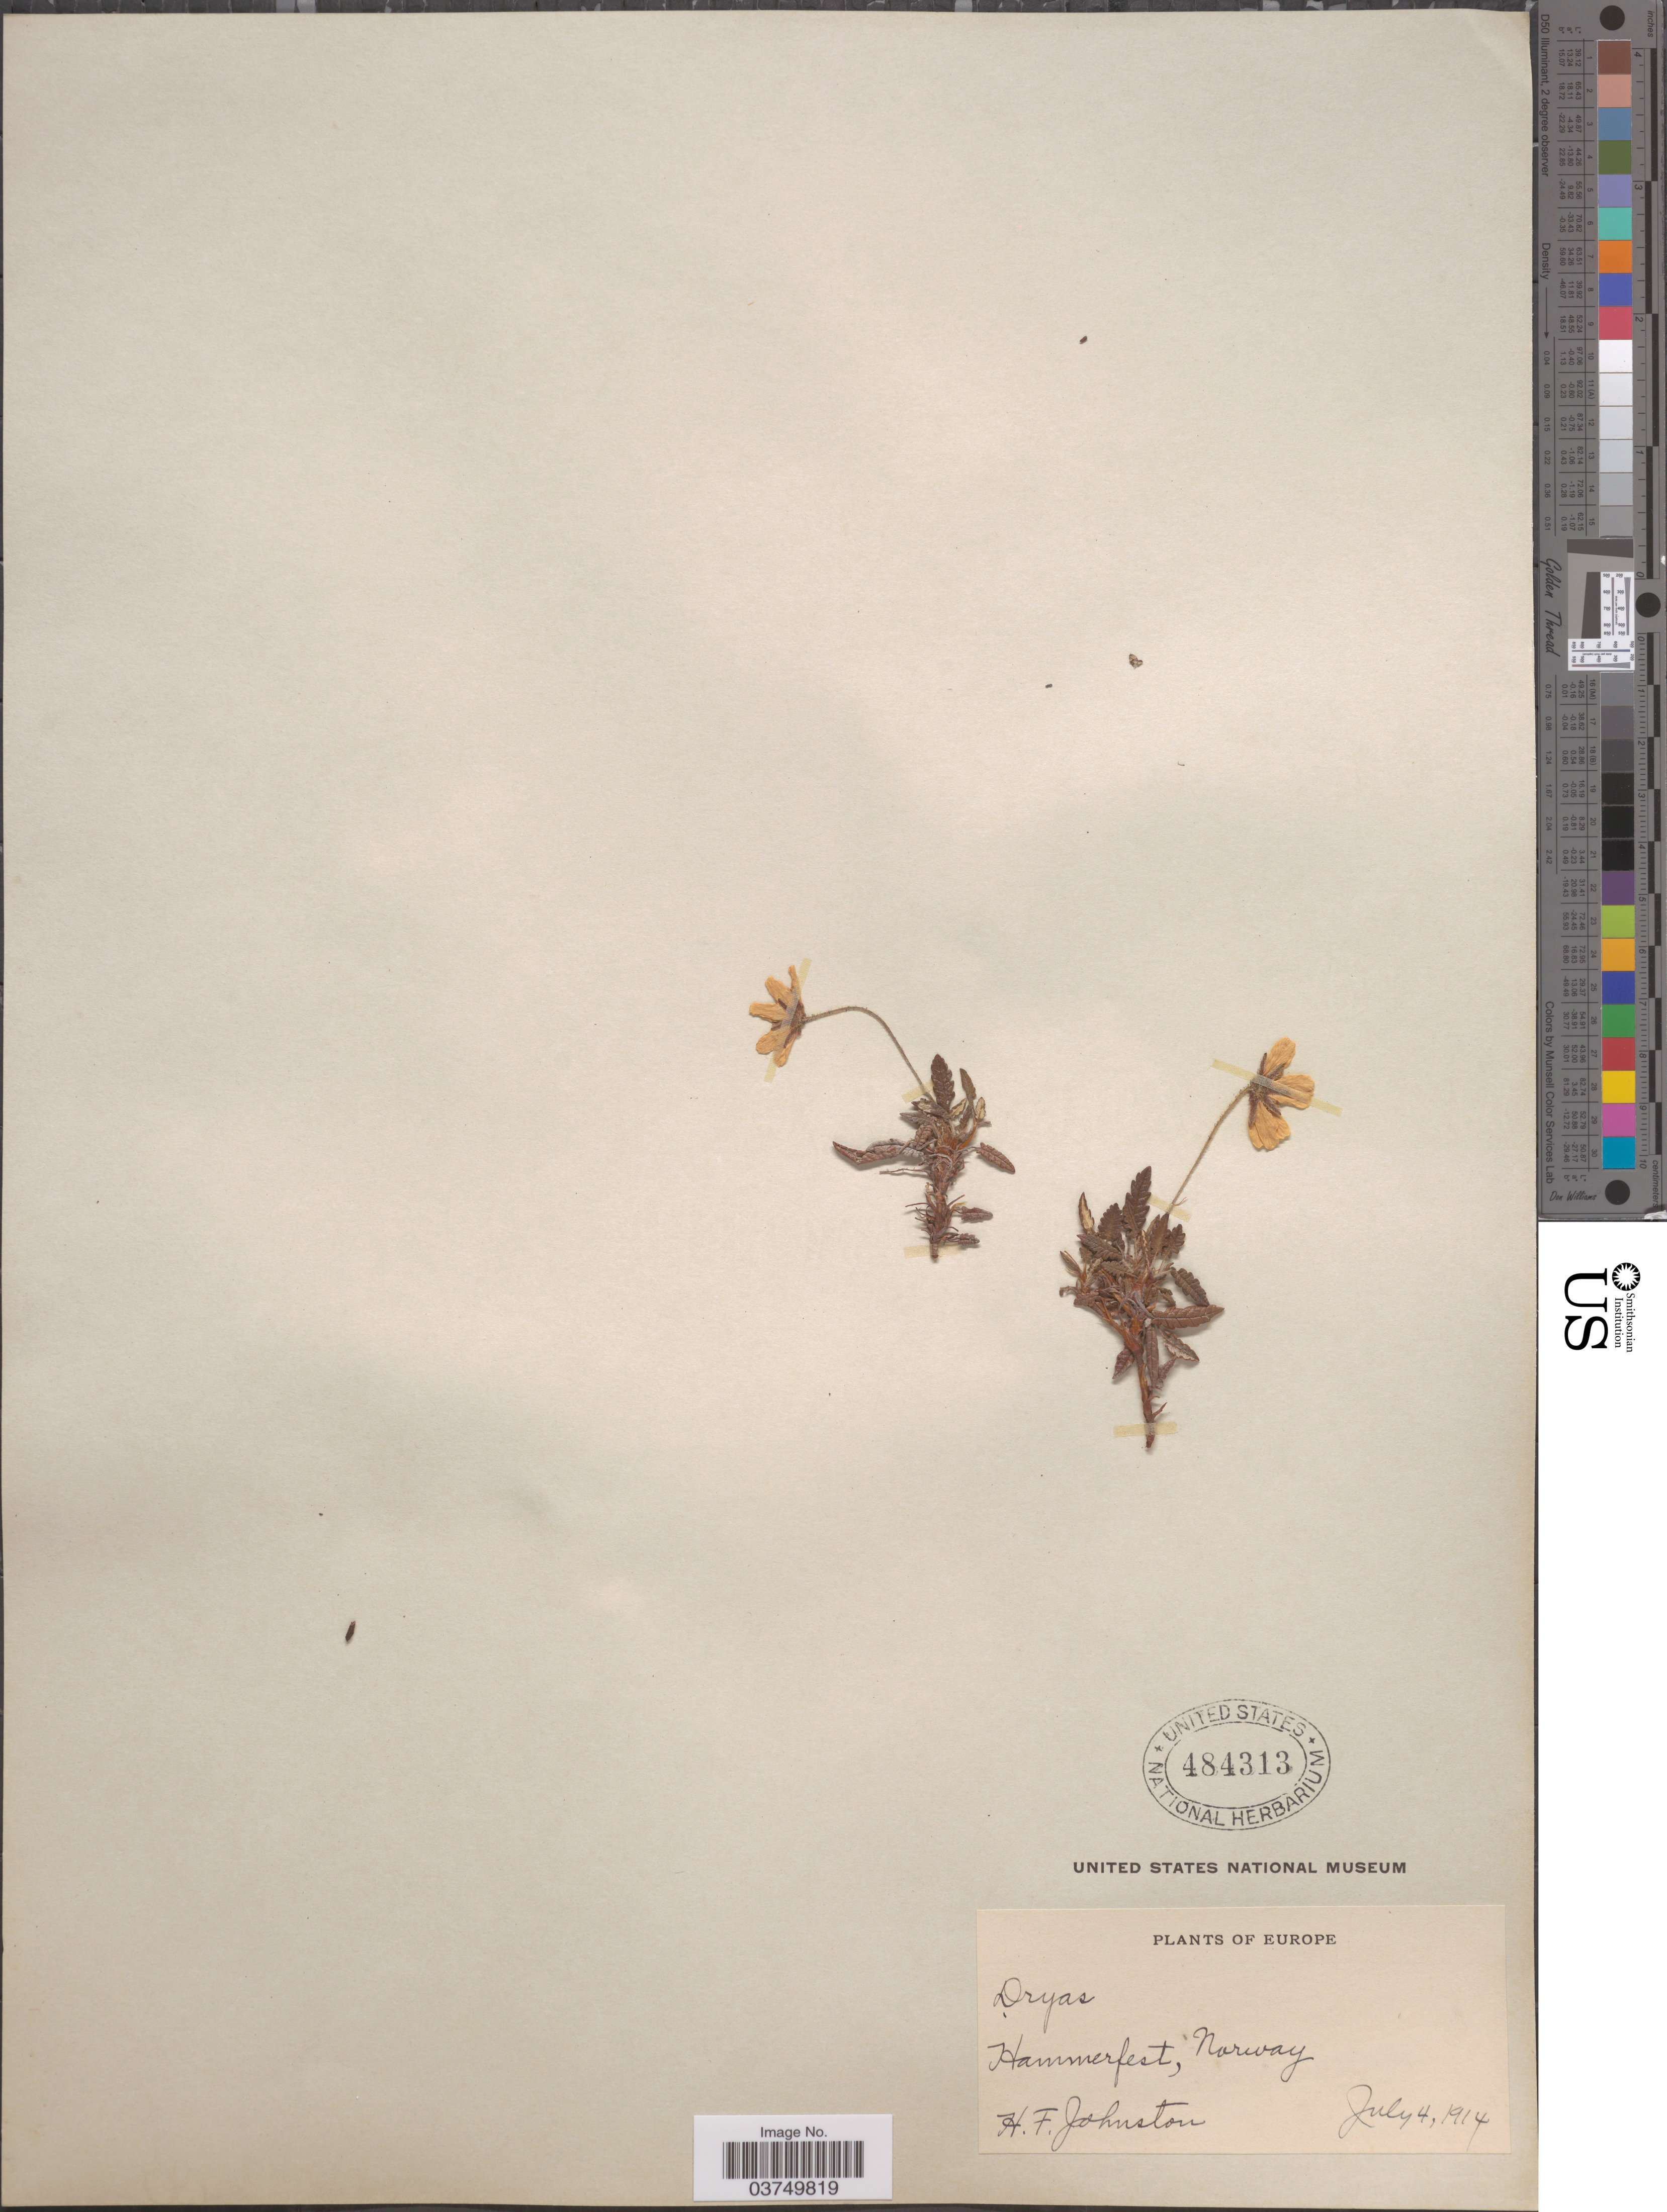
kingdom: Plantae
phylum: Tracheophyta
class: Magnoliopsida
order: Rosales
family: Rosaceae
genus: Dryas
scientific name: Dryas octopetala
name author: L.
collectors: H. Johnston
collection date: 1914-07-04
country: Norway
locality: Hammerfest.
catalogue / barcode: US 484313